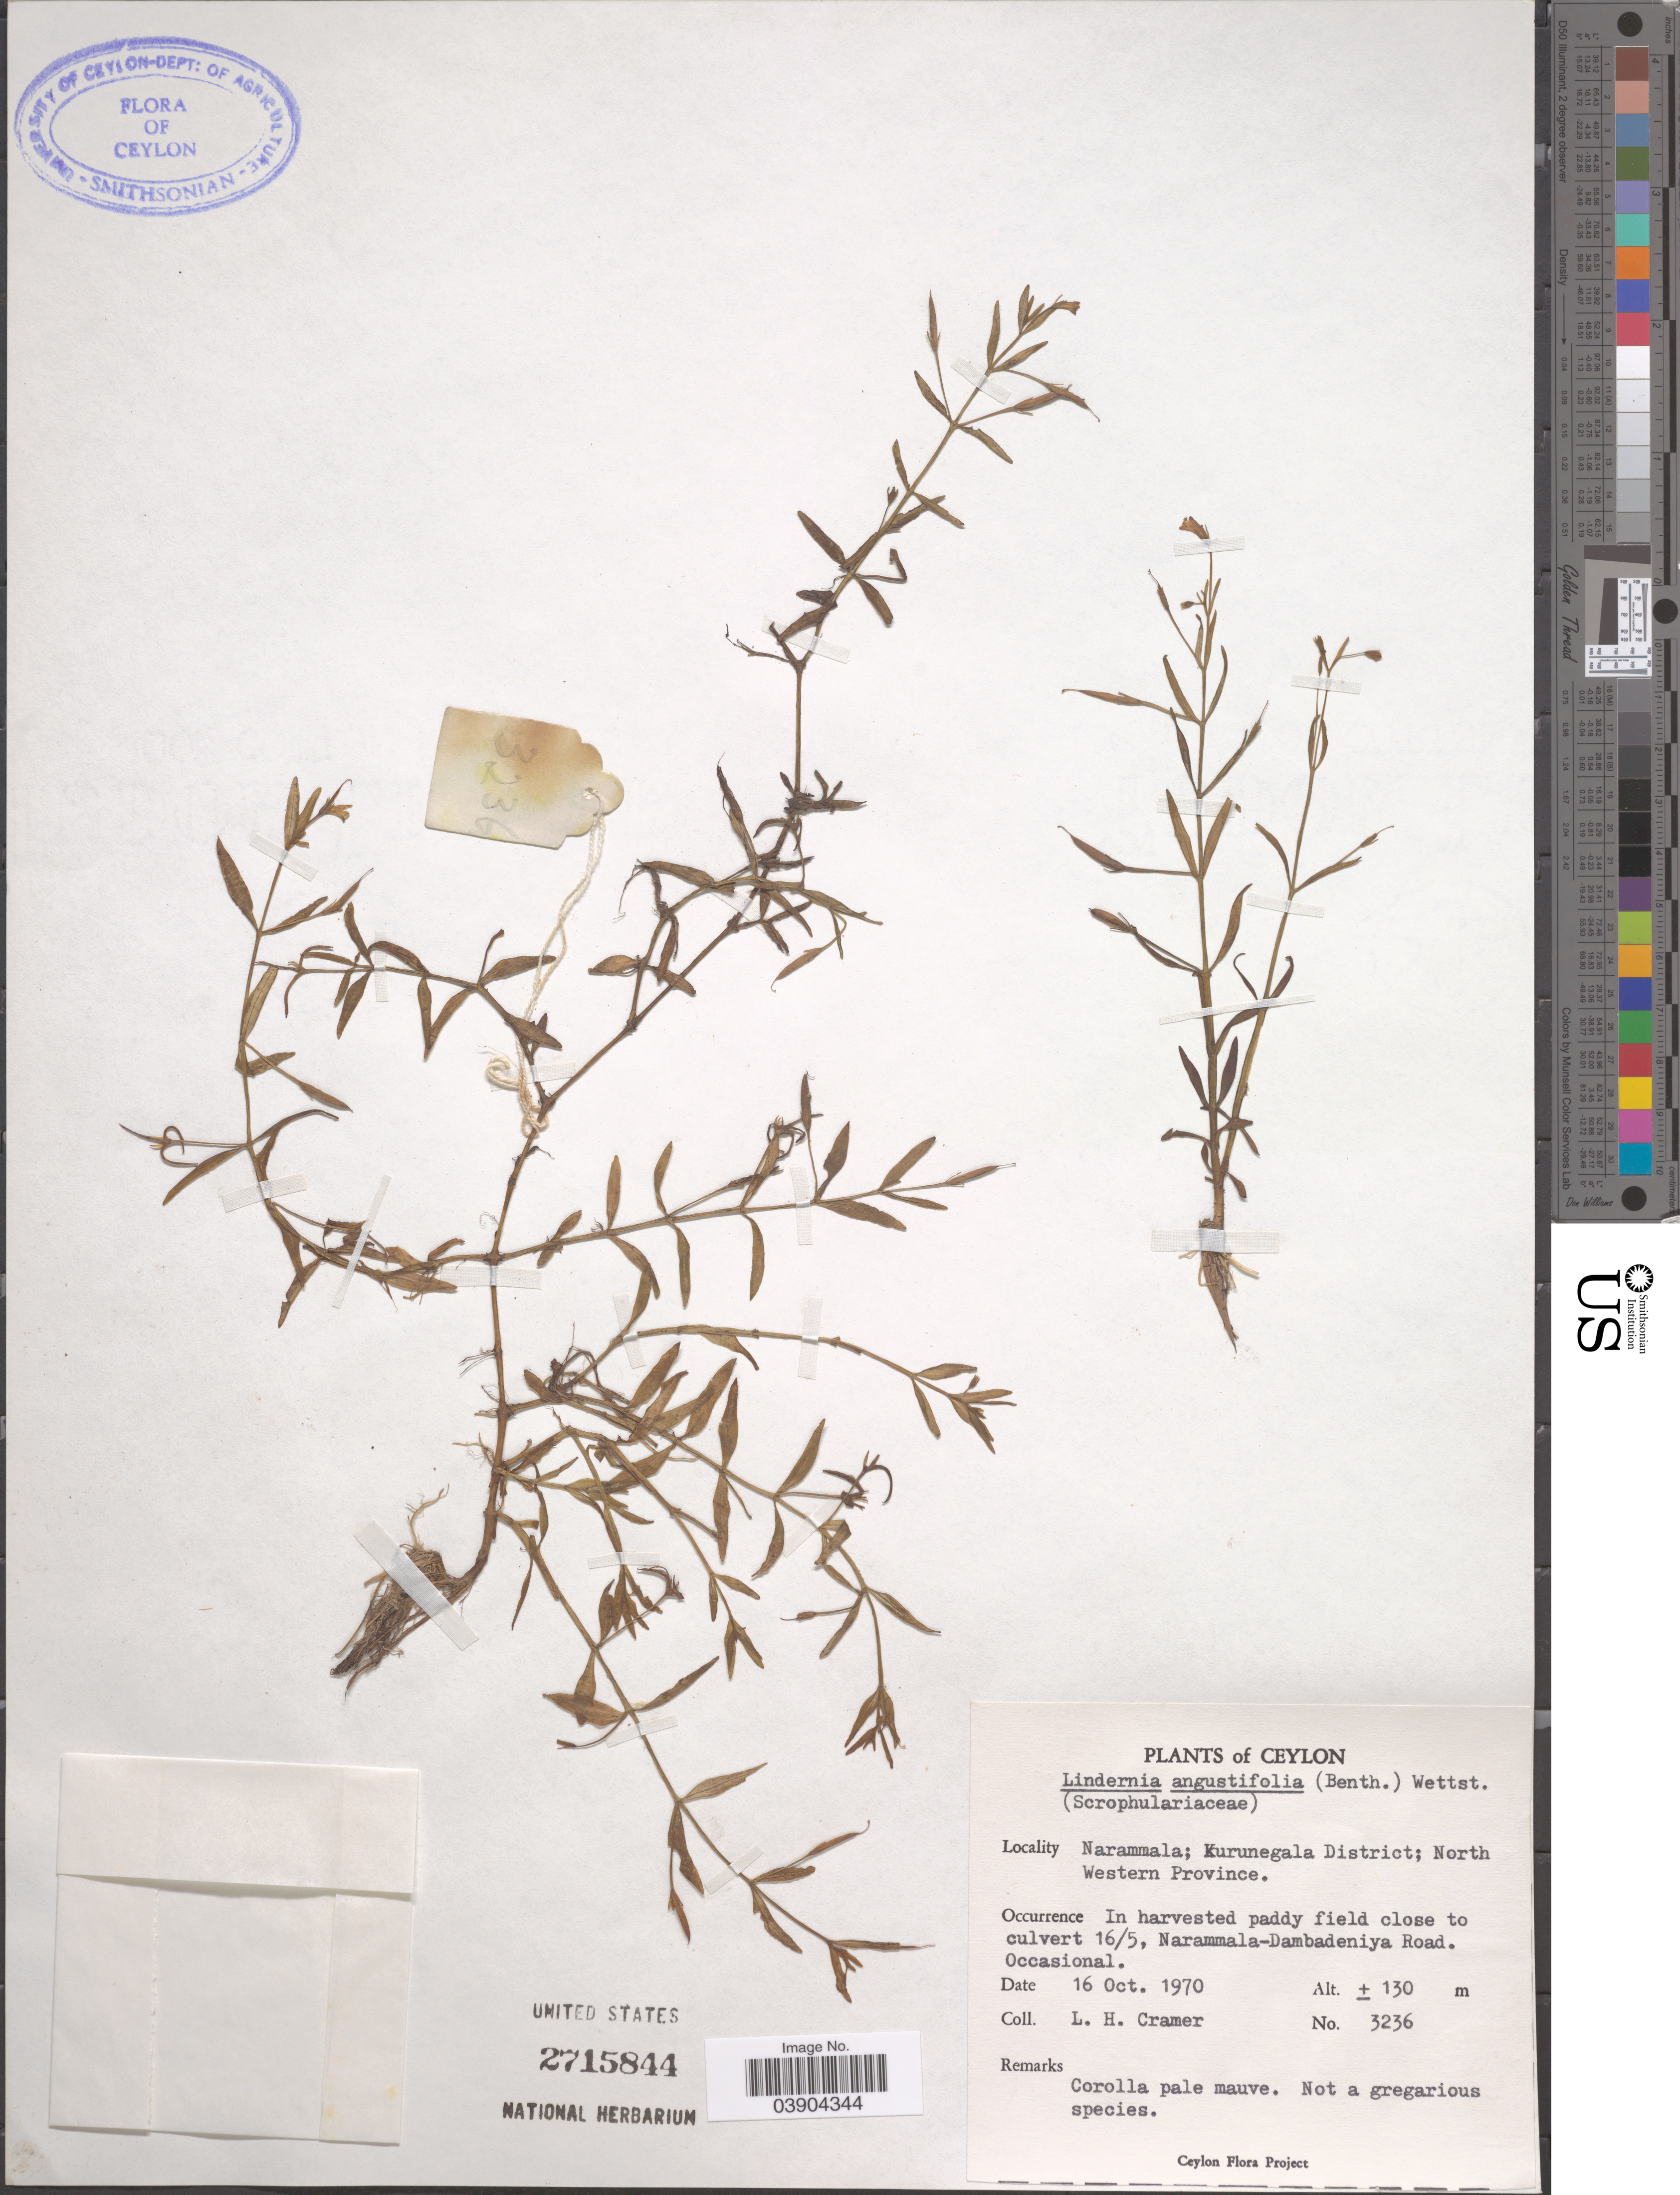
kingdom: Plantae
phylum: Tracheophyta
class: Magnoliopsida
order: Lamiales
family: Linderniaceae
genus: Lindernia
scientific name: Lindernia angustifolia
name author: (Benth.) Wettst.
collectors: L. H. Cramer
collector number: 3236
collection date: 1970-10-16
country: Sri Lanka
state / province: North Western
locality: Ceylon. Narammala; Kurunegala District. In harvested paddy field close to culvert 16/5, Narammala-Dambadeniya Road.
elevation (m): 130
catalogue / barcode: US 2715844